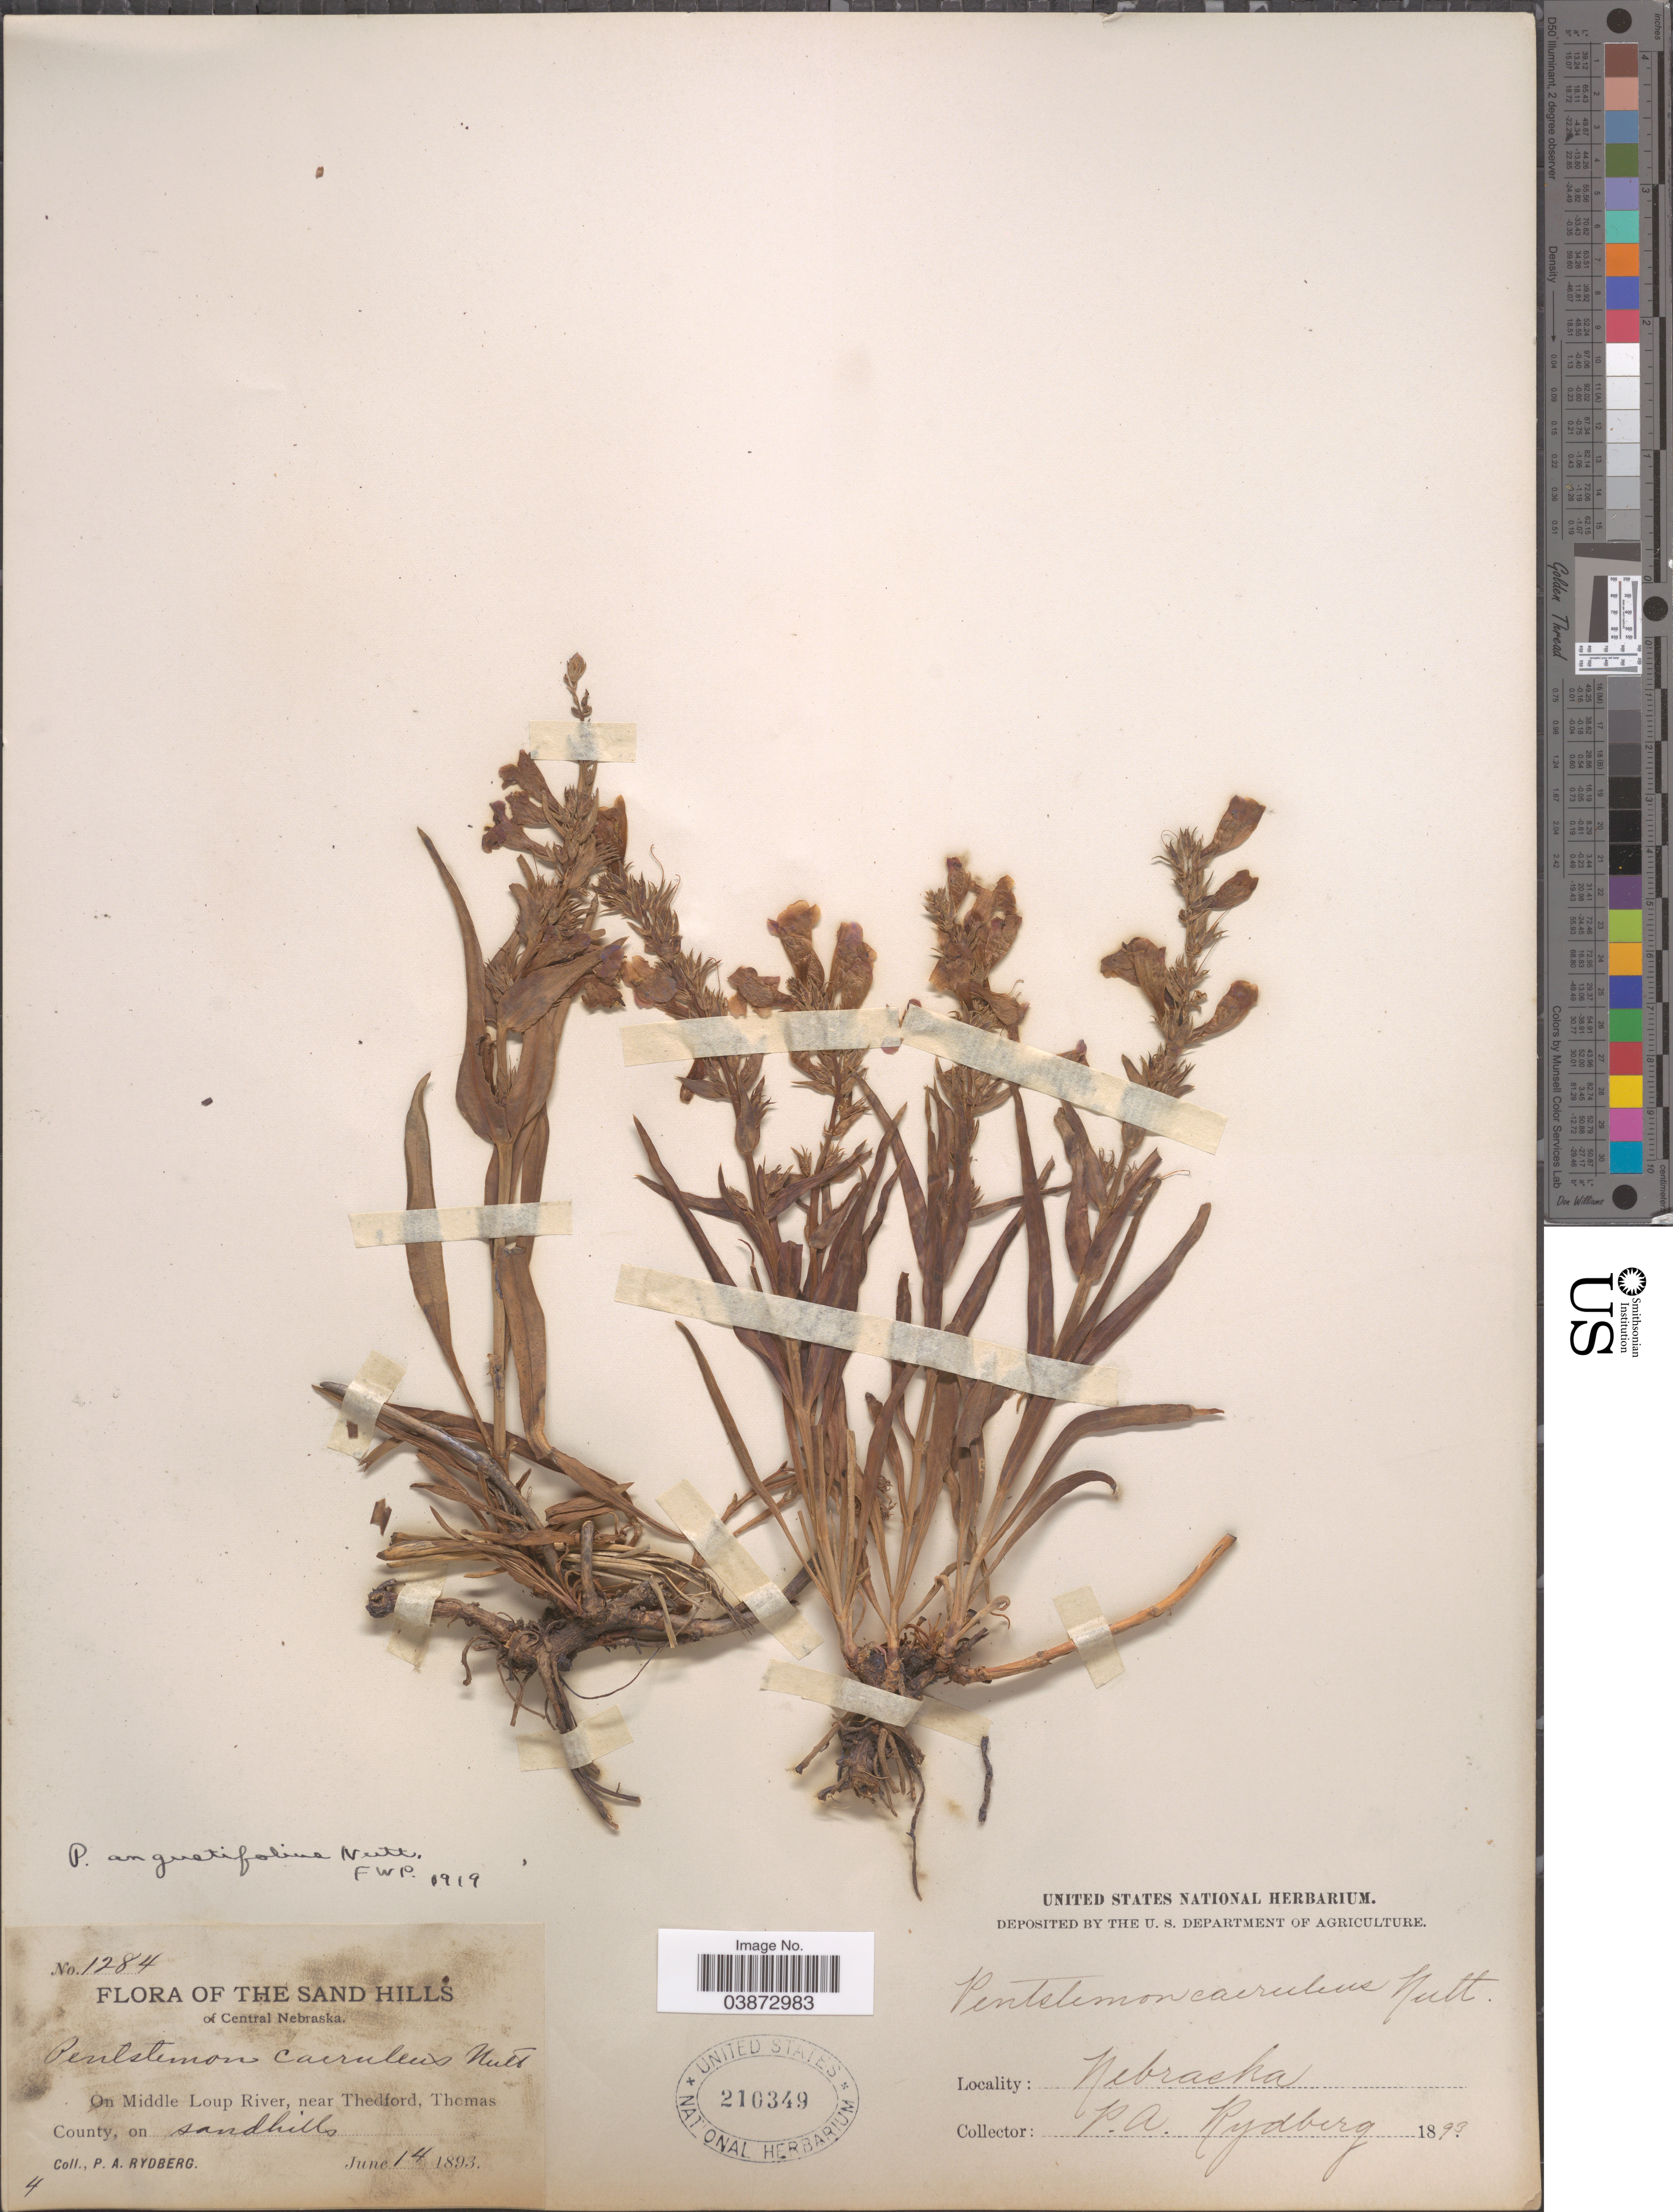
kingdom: Plantae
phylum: Tracheophyta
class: Magnoliopsida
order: Lamiales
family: Plantaginaceae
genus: Penstemon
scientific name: Penstemon angustifolius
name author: Nutt. ex Pursh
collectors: P. A. Rydberg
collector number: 1284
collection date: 1893-06-14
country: United States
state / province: Nebraska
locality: Sand Hills of Central Nebraska. On Middle Loup River, near Thedford, Thomas County.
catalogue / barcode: US 210349